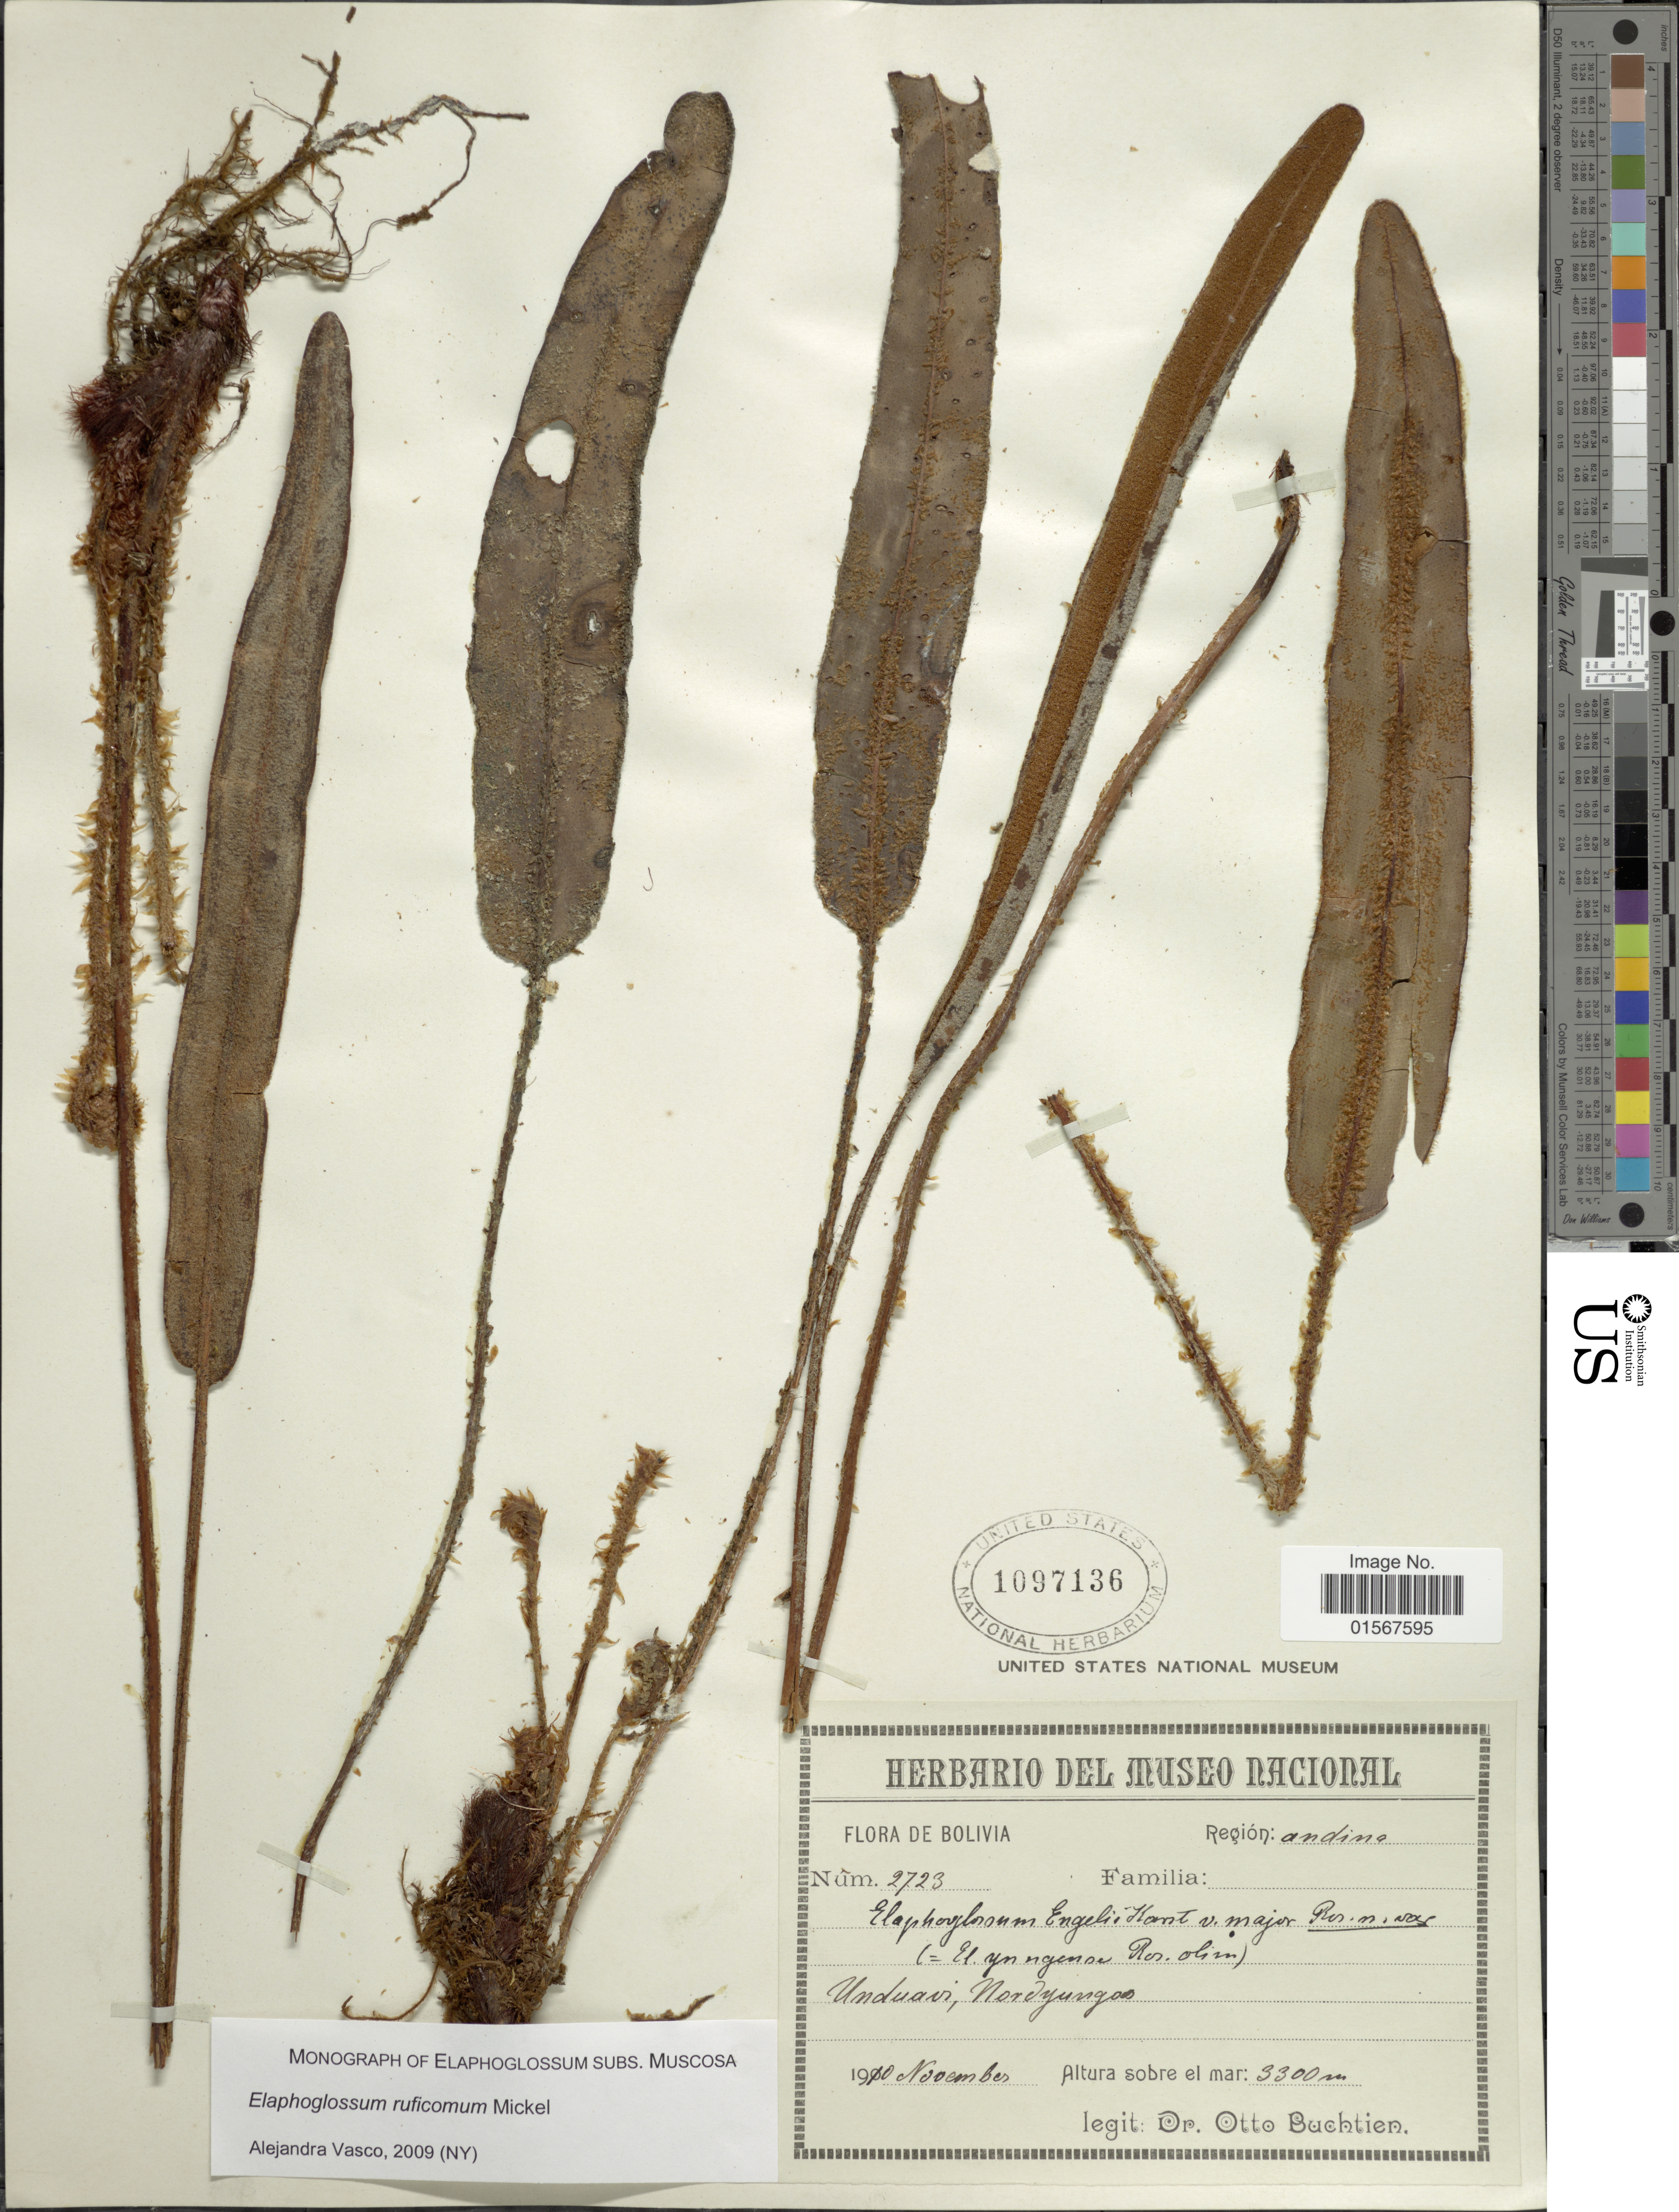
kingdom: Plantae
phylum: Tracheophyta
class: Polypodiopsida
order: Polypodiales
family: Dryopteridaceae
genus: Elaphoglossum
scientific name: Elaphoglossum ruficomum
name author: Mickel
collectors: O. Buchtien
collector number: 2723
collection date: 1910-11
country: Bolivia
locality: Bolivia, Unduavi, Nordyungas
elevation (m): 3300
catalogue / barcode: US 1097136